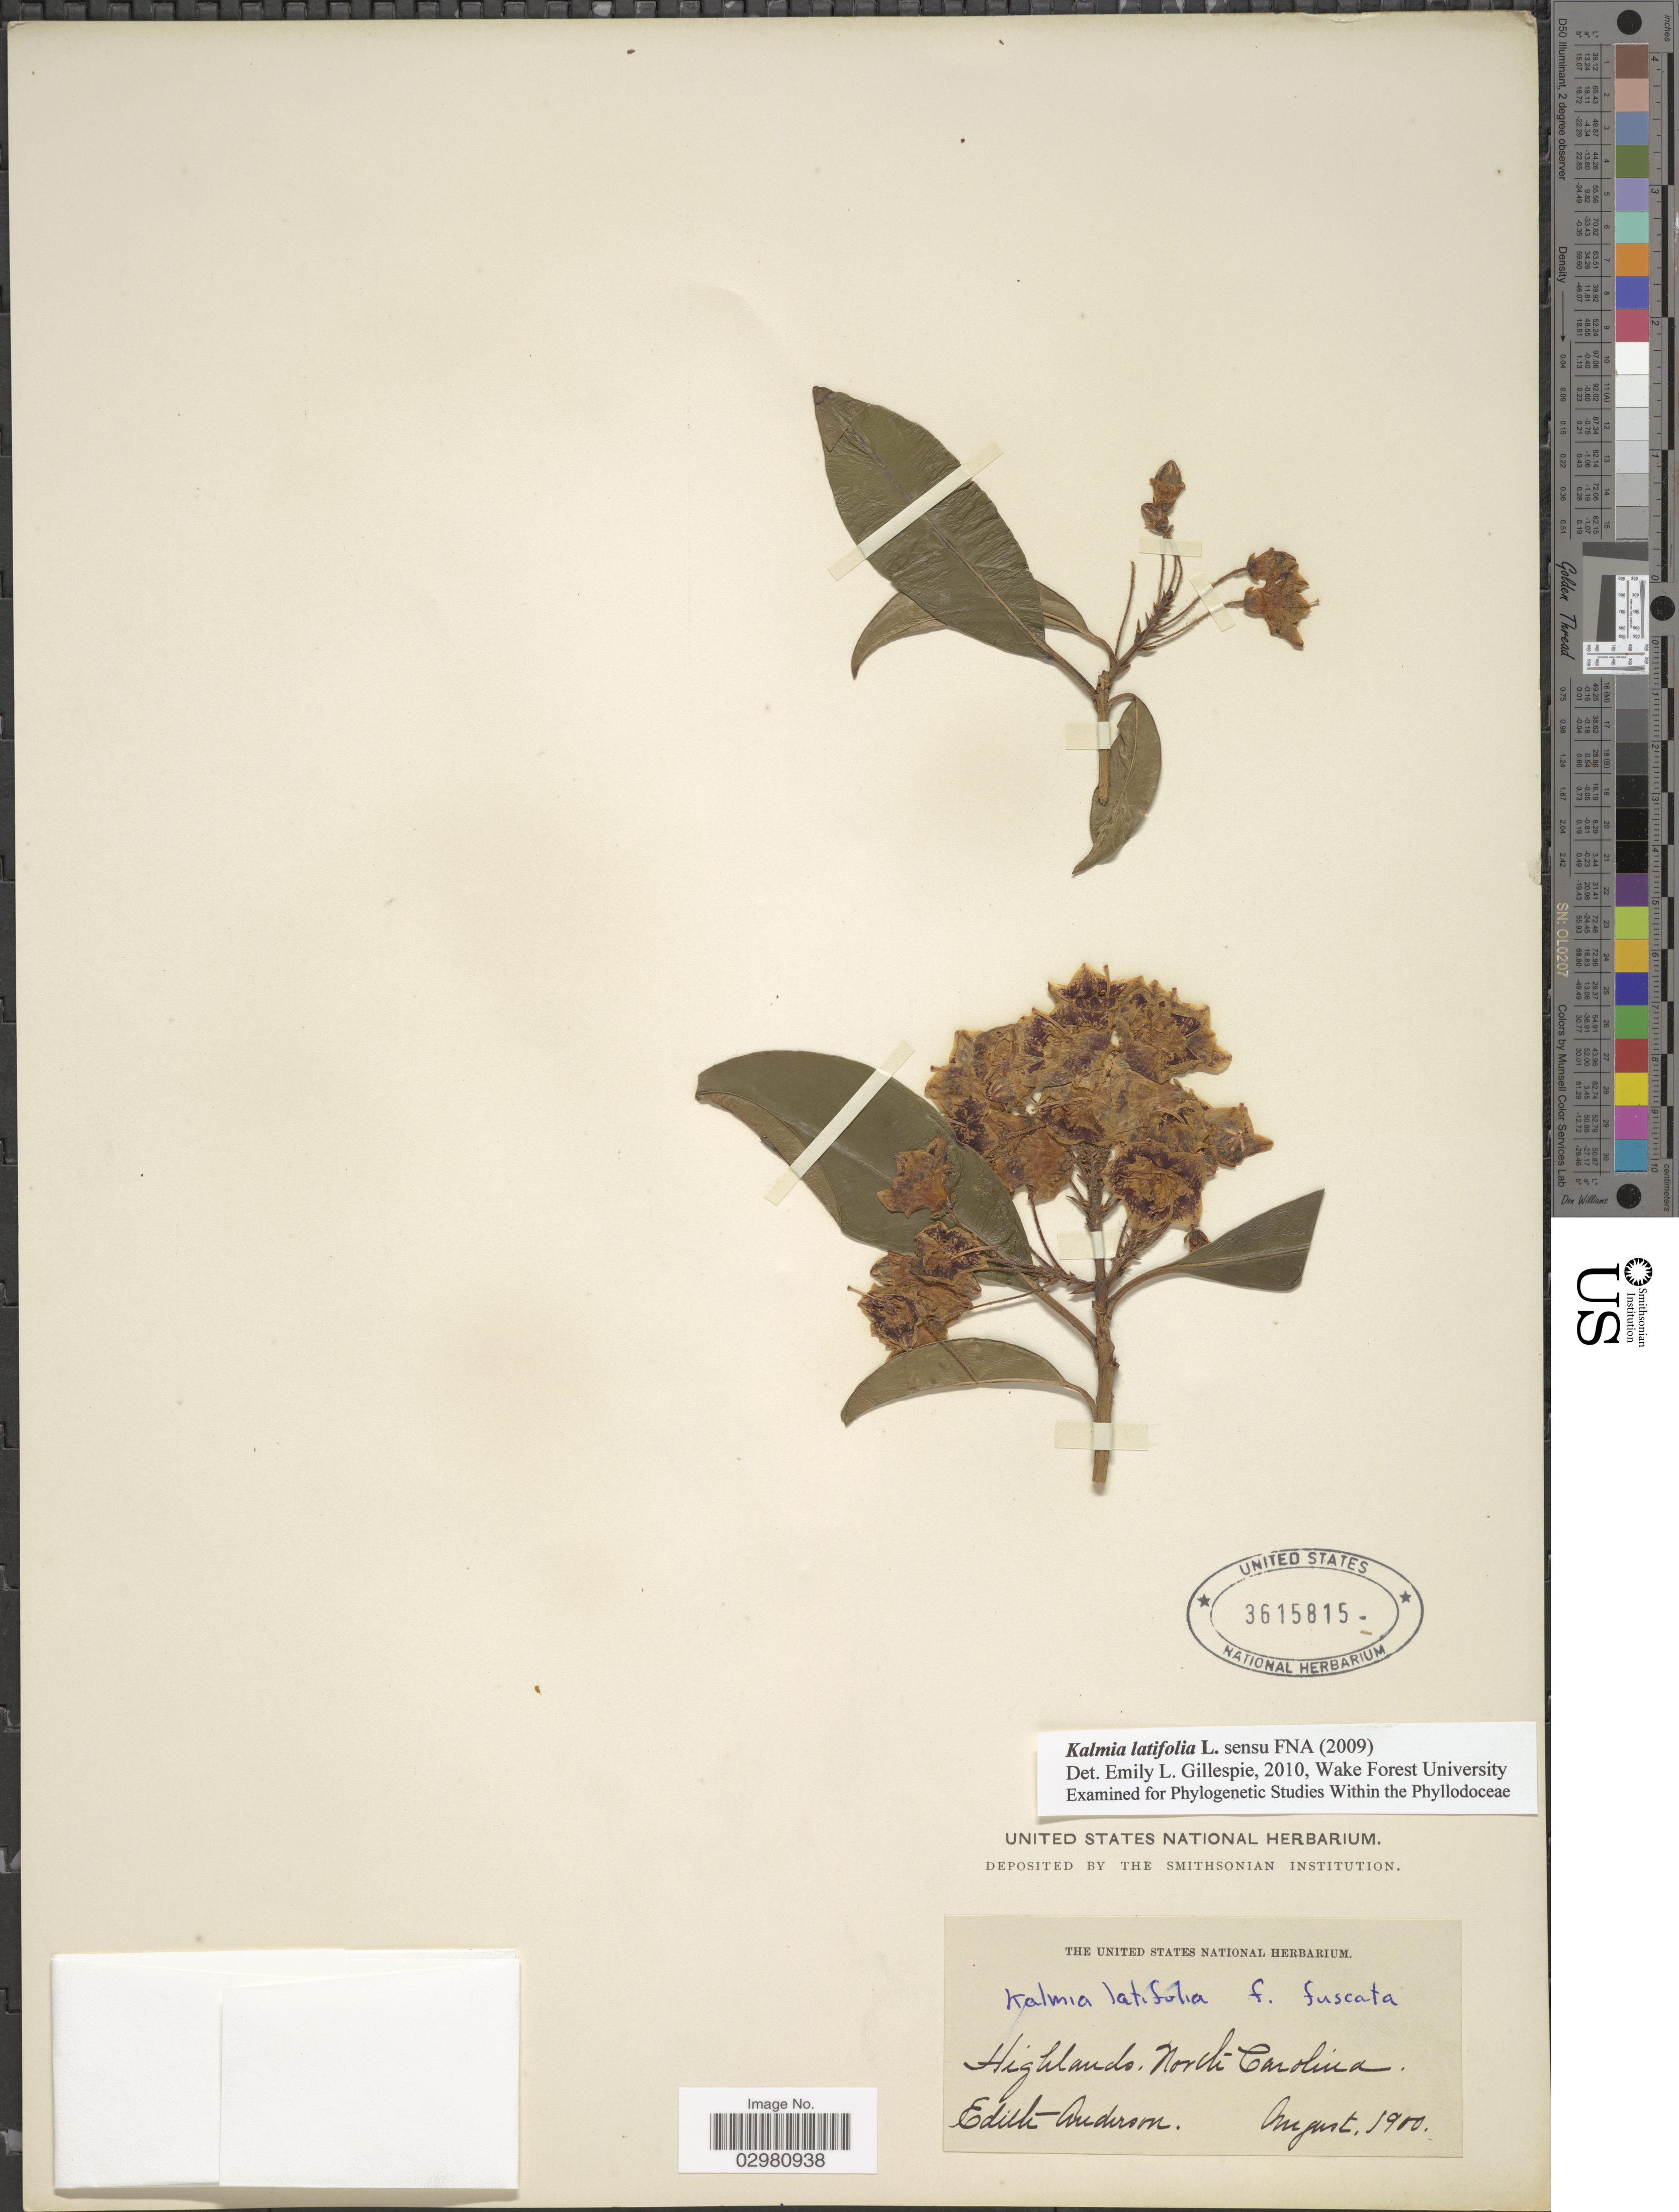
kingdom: Plantae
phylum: Tracheophyta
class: Magnoliopsida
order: Ericales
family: Ericaceae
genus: Kalmia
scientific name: Kalmia latifolia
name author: L.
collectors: E. Anderson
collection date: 1900-08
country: United States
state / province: North Carolina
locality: Highlands.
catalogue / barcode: US 3615815